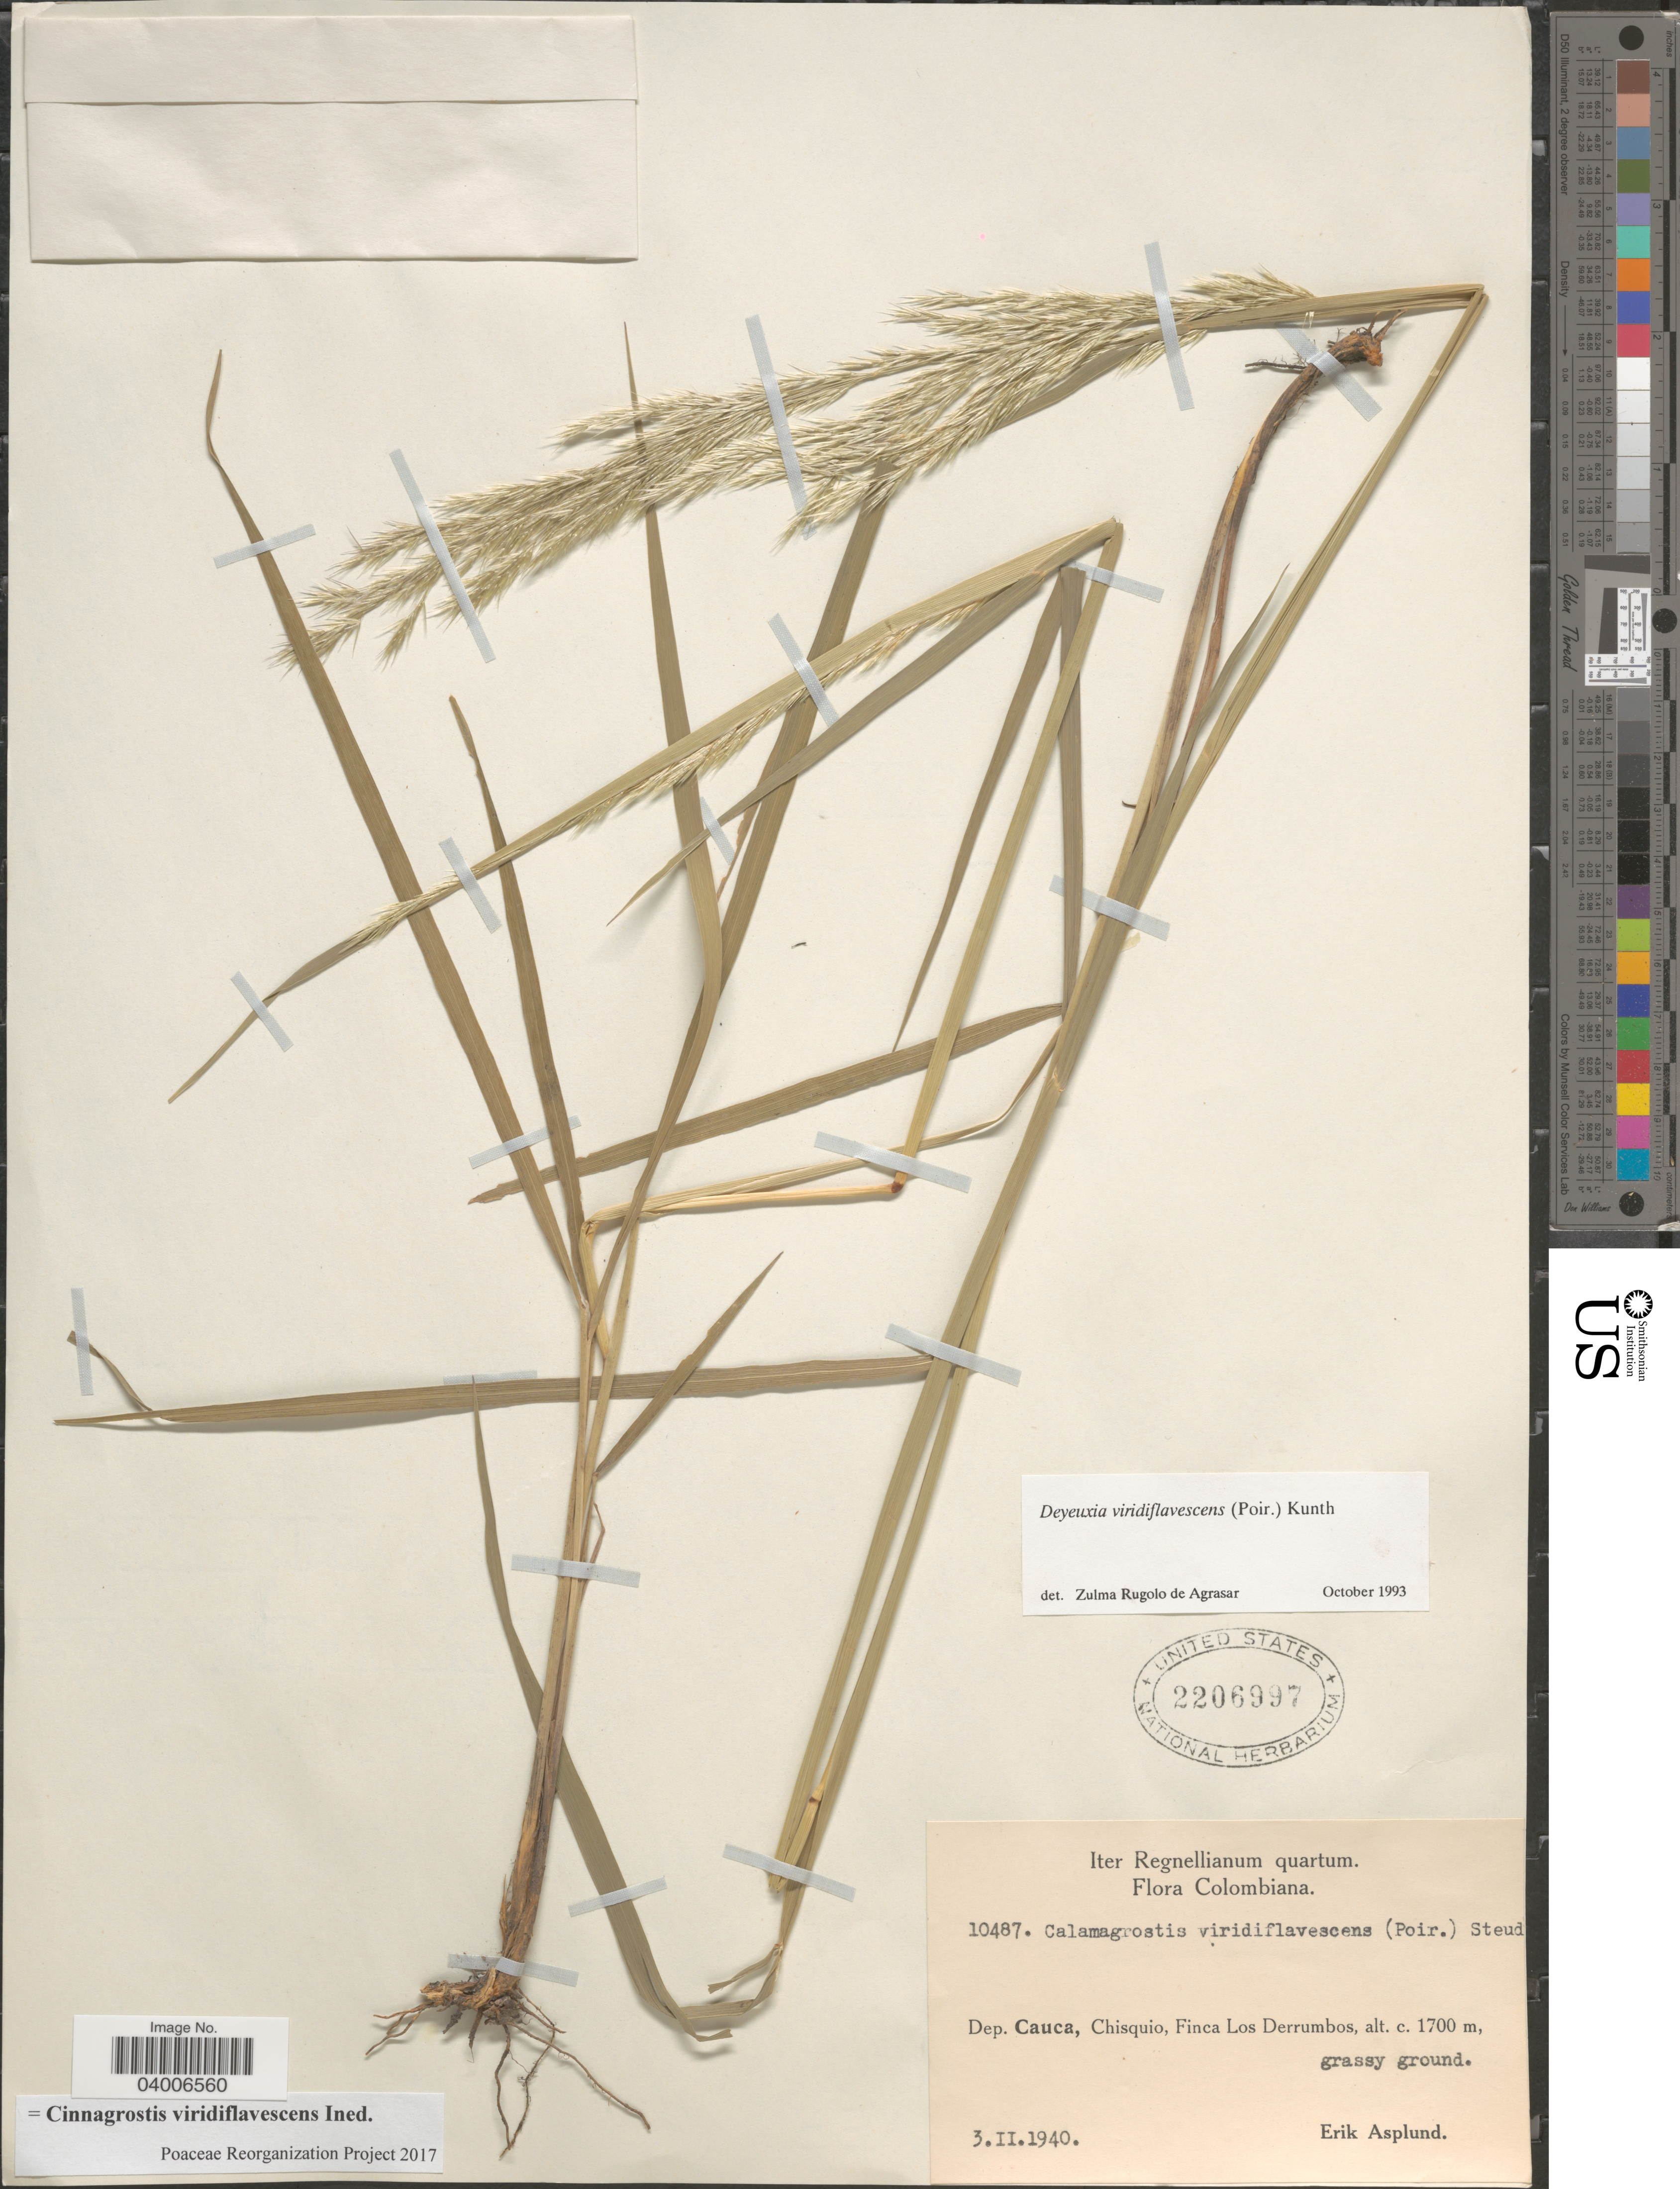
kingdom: Plantae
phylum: Tracheophyta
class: Liliopsida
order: Poales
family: Poaceae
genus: Cinnagrostis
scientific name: Cinnagrostis viridiflavescens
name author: (Poir.) P.M. Peterson et al.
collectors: E. Asplund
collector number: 10487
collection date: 1940-02-03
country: Colombia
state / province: Cauca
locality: Dep. Cauca, Chisquio, Finca Los Derrumbos.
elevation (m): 1700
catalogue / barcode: US 2206997